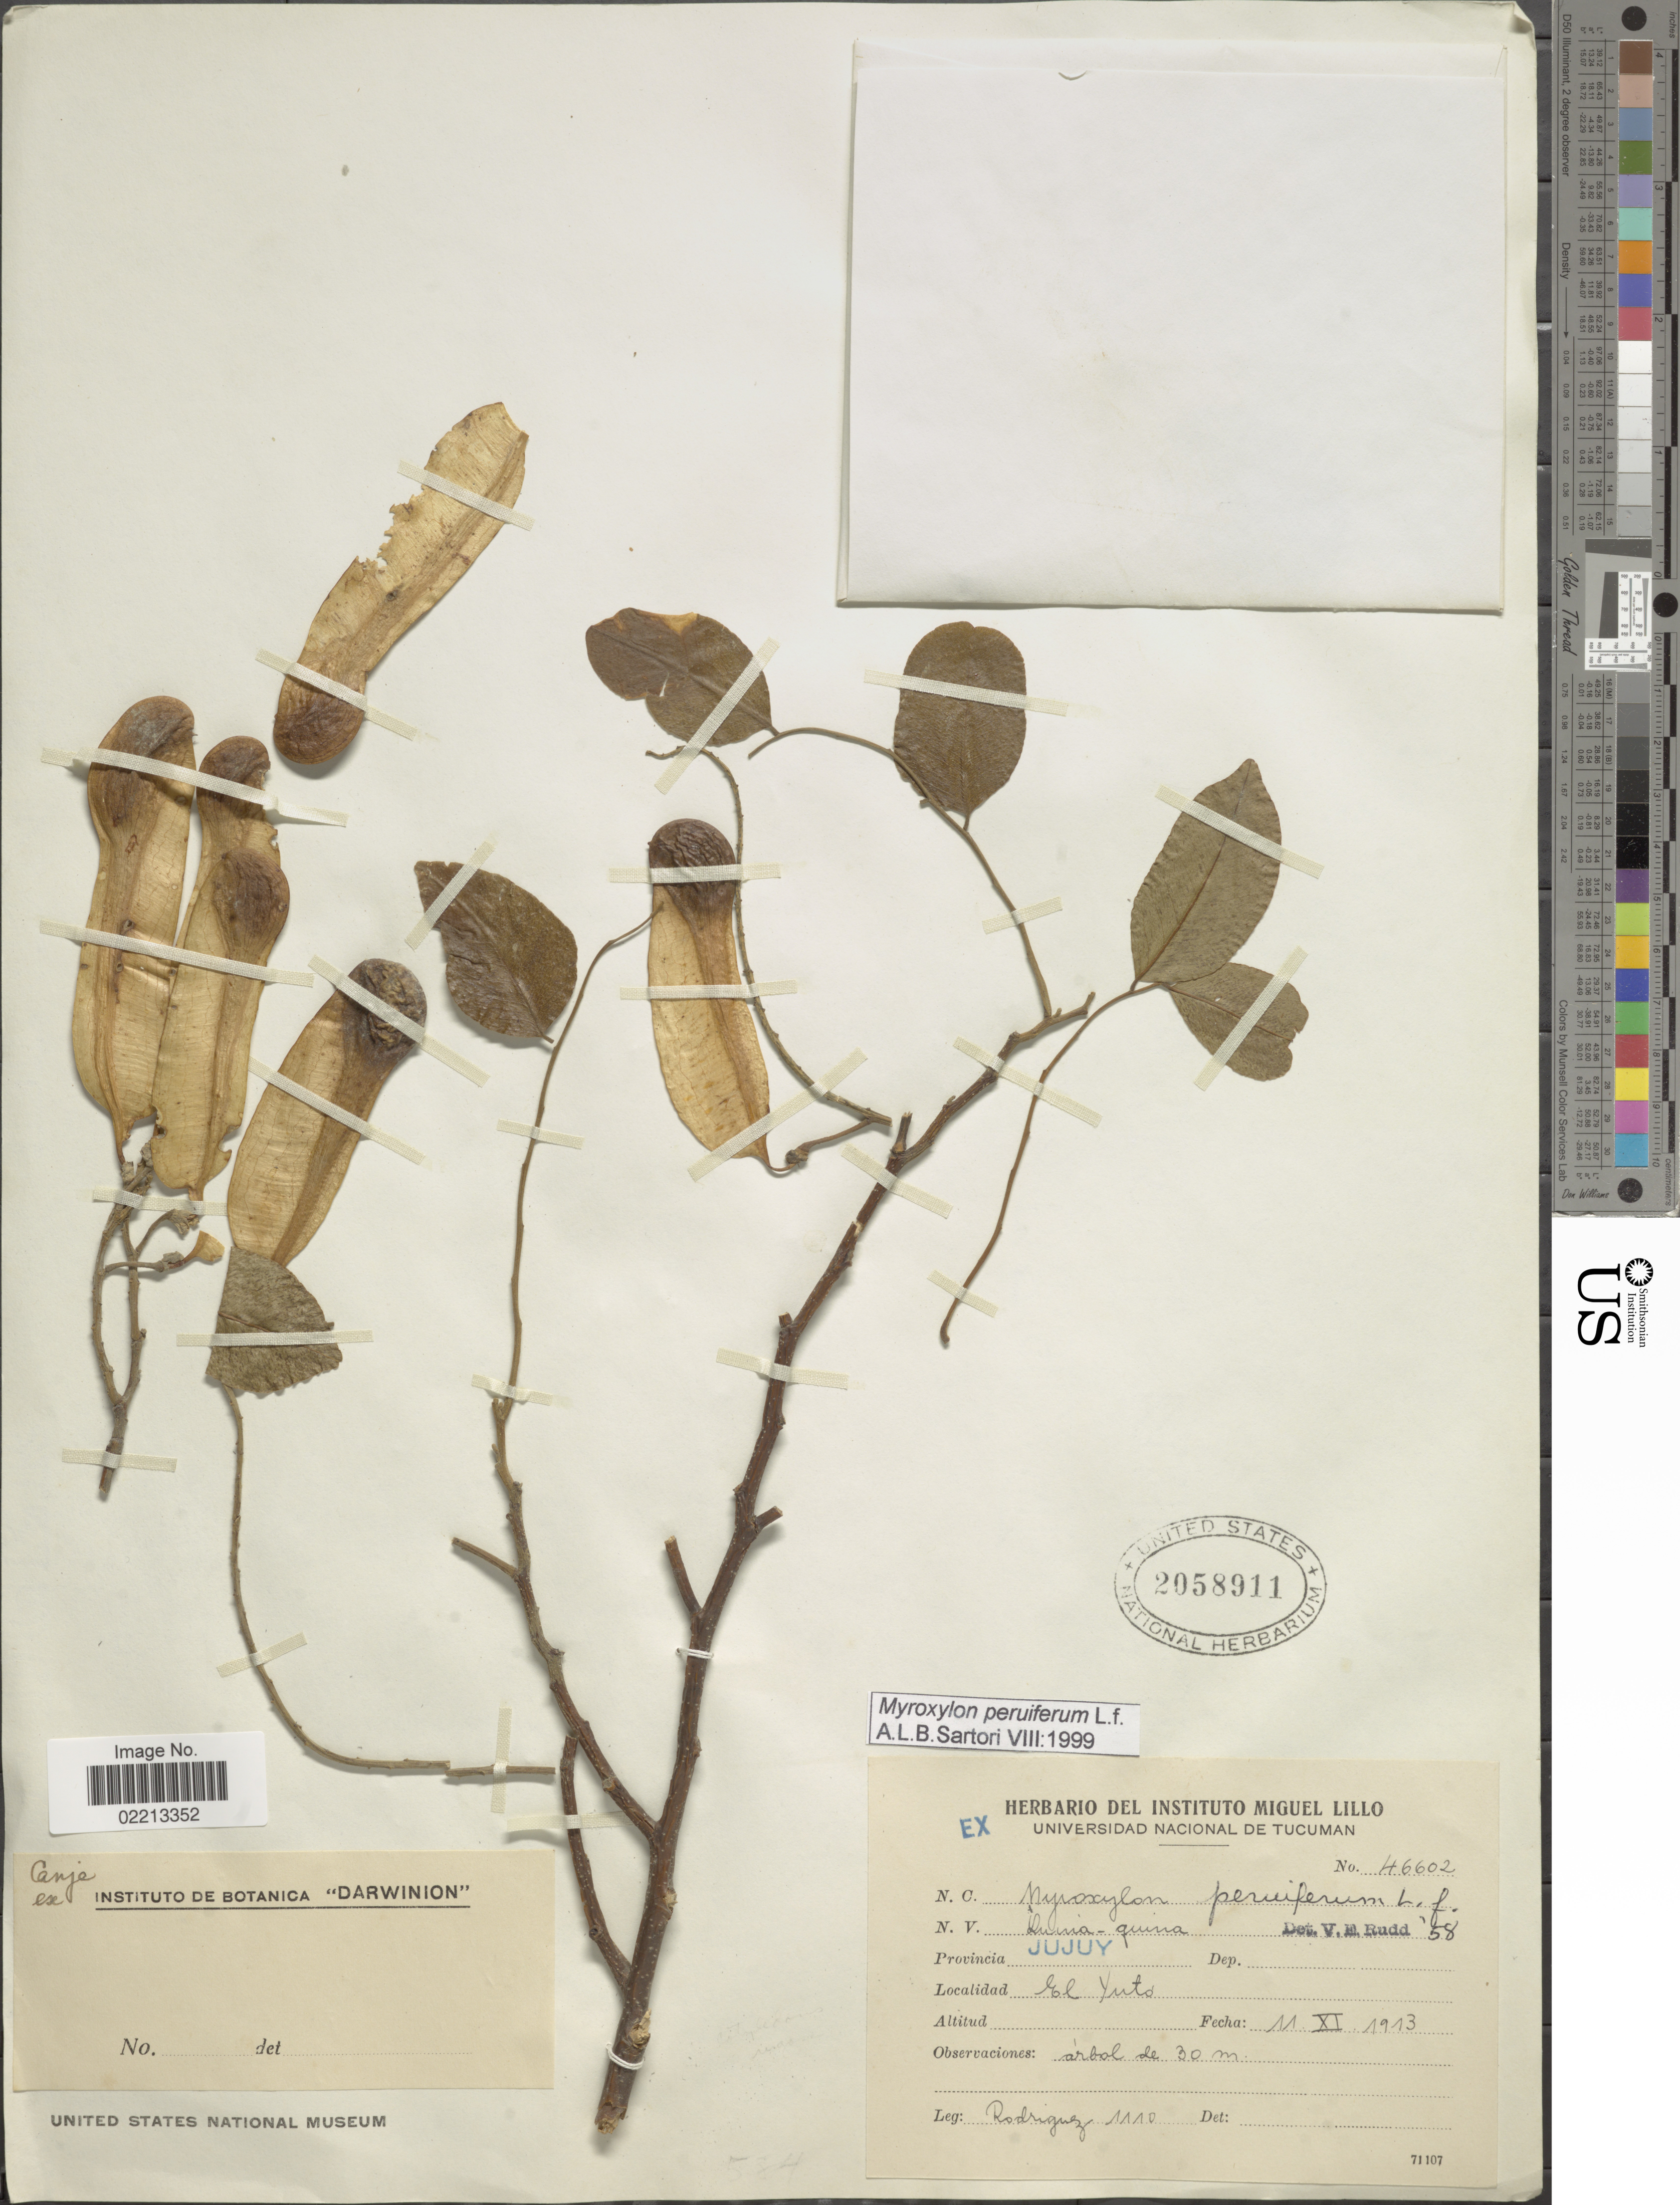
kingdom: Plantae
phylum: Tracheophyta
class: Magnoliopsida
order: Fabales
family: Fabaceae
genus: Myroxylon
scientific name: Myroxylon peruiferum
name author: L. f.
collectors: Rodriguez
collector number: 1110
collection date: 1913-11-11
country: Argentina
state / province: Jujuy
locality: El Yuto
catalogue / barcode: US 2058911